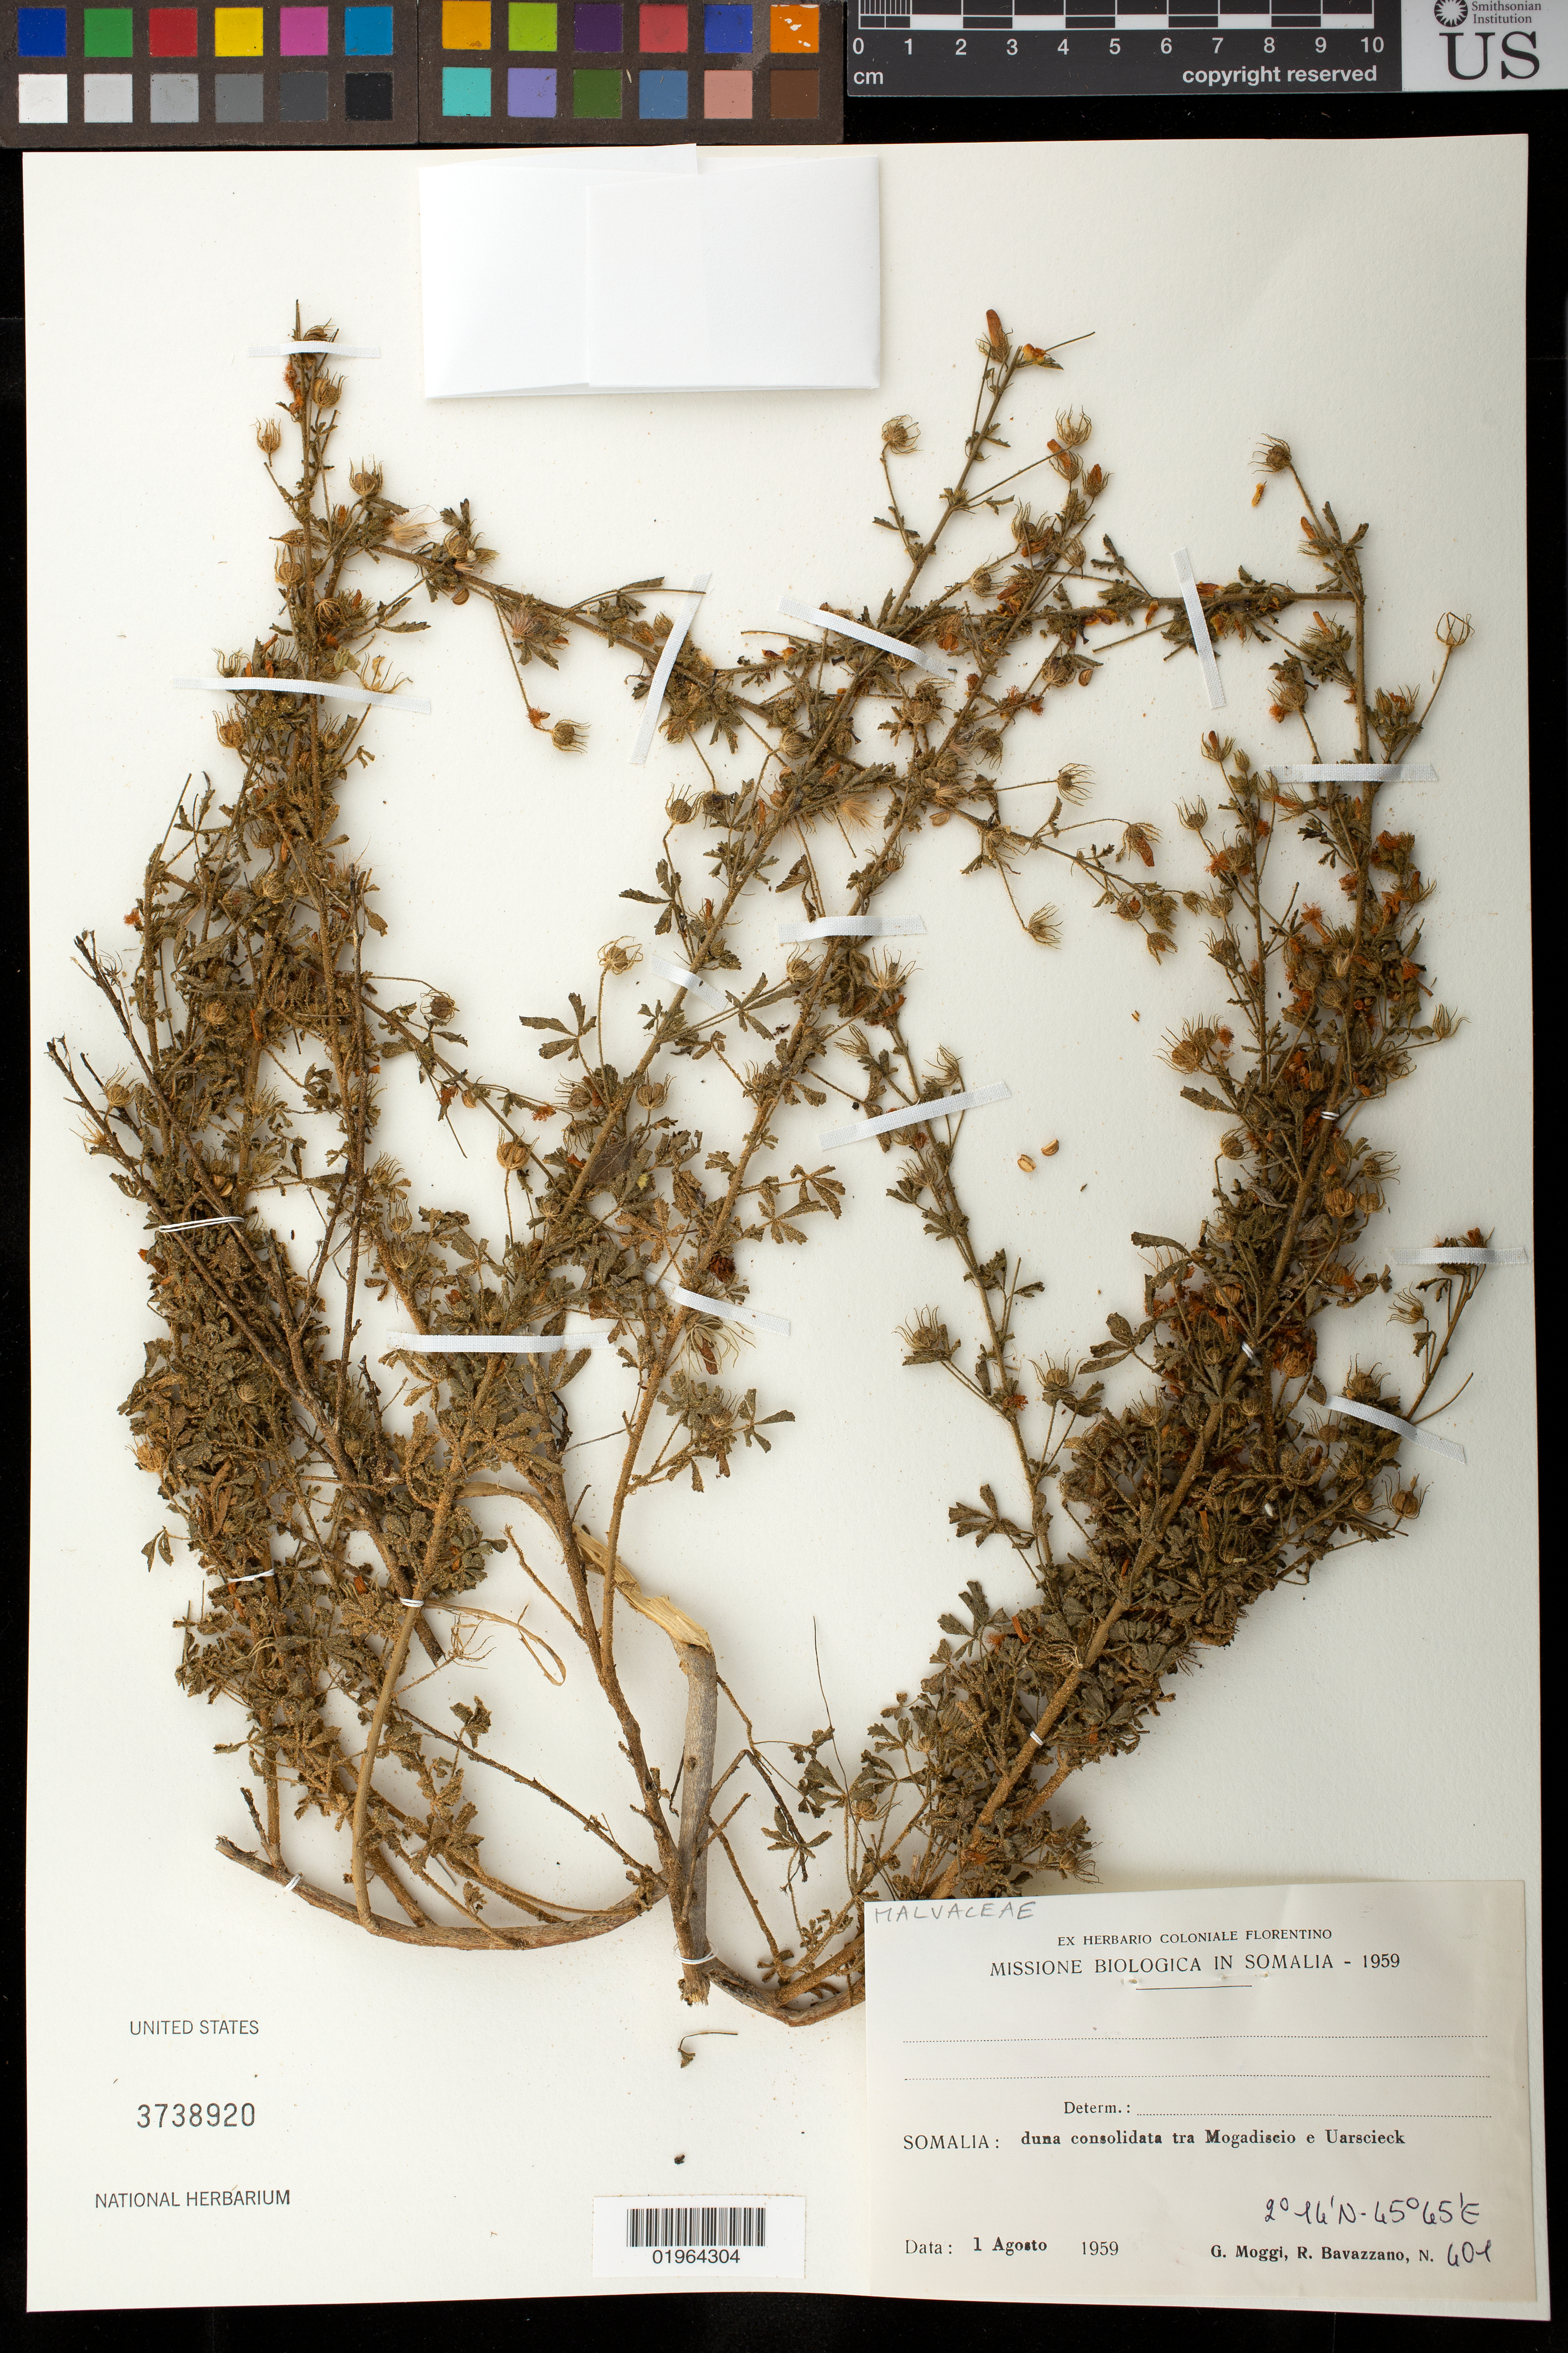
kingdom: Plantae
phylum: Tracheophyta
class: Magnoliopsida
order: Malvales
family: Malvaceae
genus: Pavonia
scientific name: Pavonia arenaria var. microphylla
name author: (Ulbr.) Verdc.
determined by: Dorr, Laurence J., Curator (BOT), Smithsonian Institution - National Museum of Natural History (UNITED STATES)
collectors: G. Moggi & N. Bavazzano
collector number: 601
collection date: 1959-08-01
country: Somalia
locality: Duna consolidata tra Mogadiscio e Uarscieck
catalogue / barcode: US 3738920